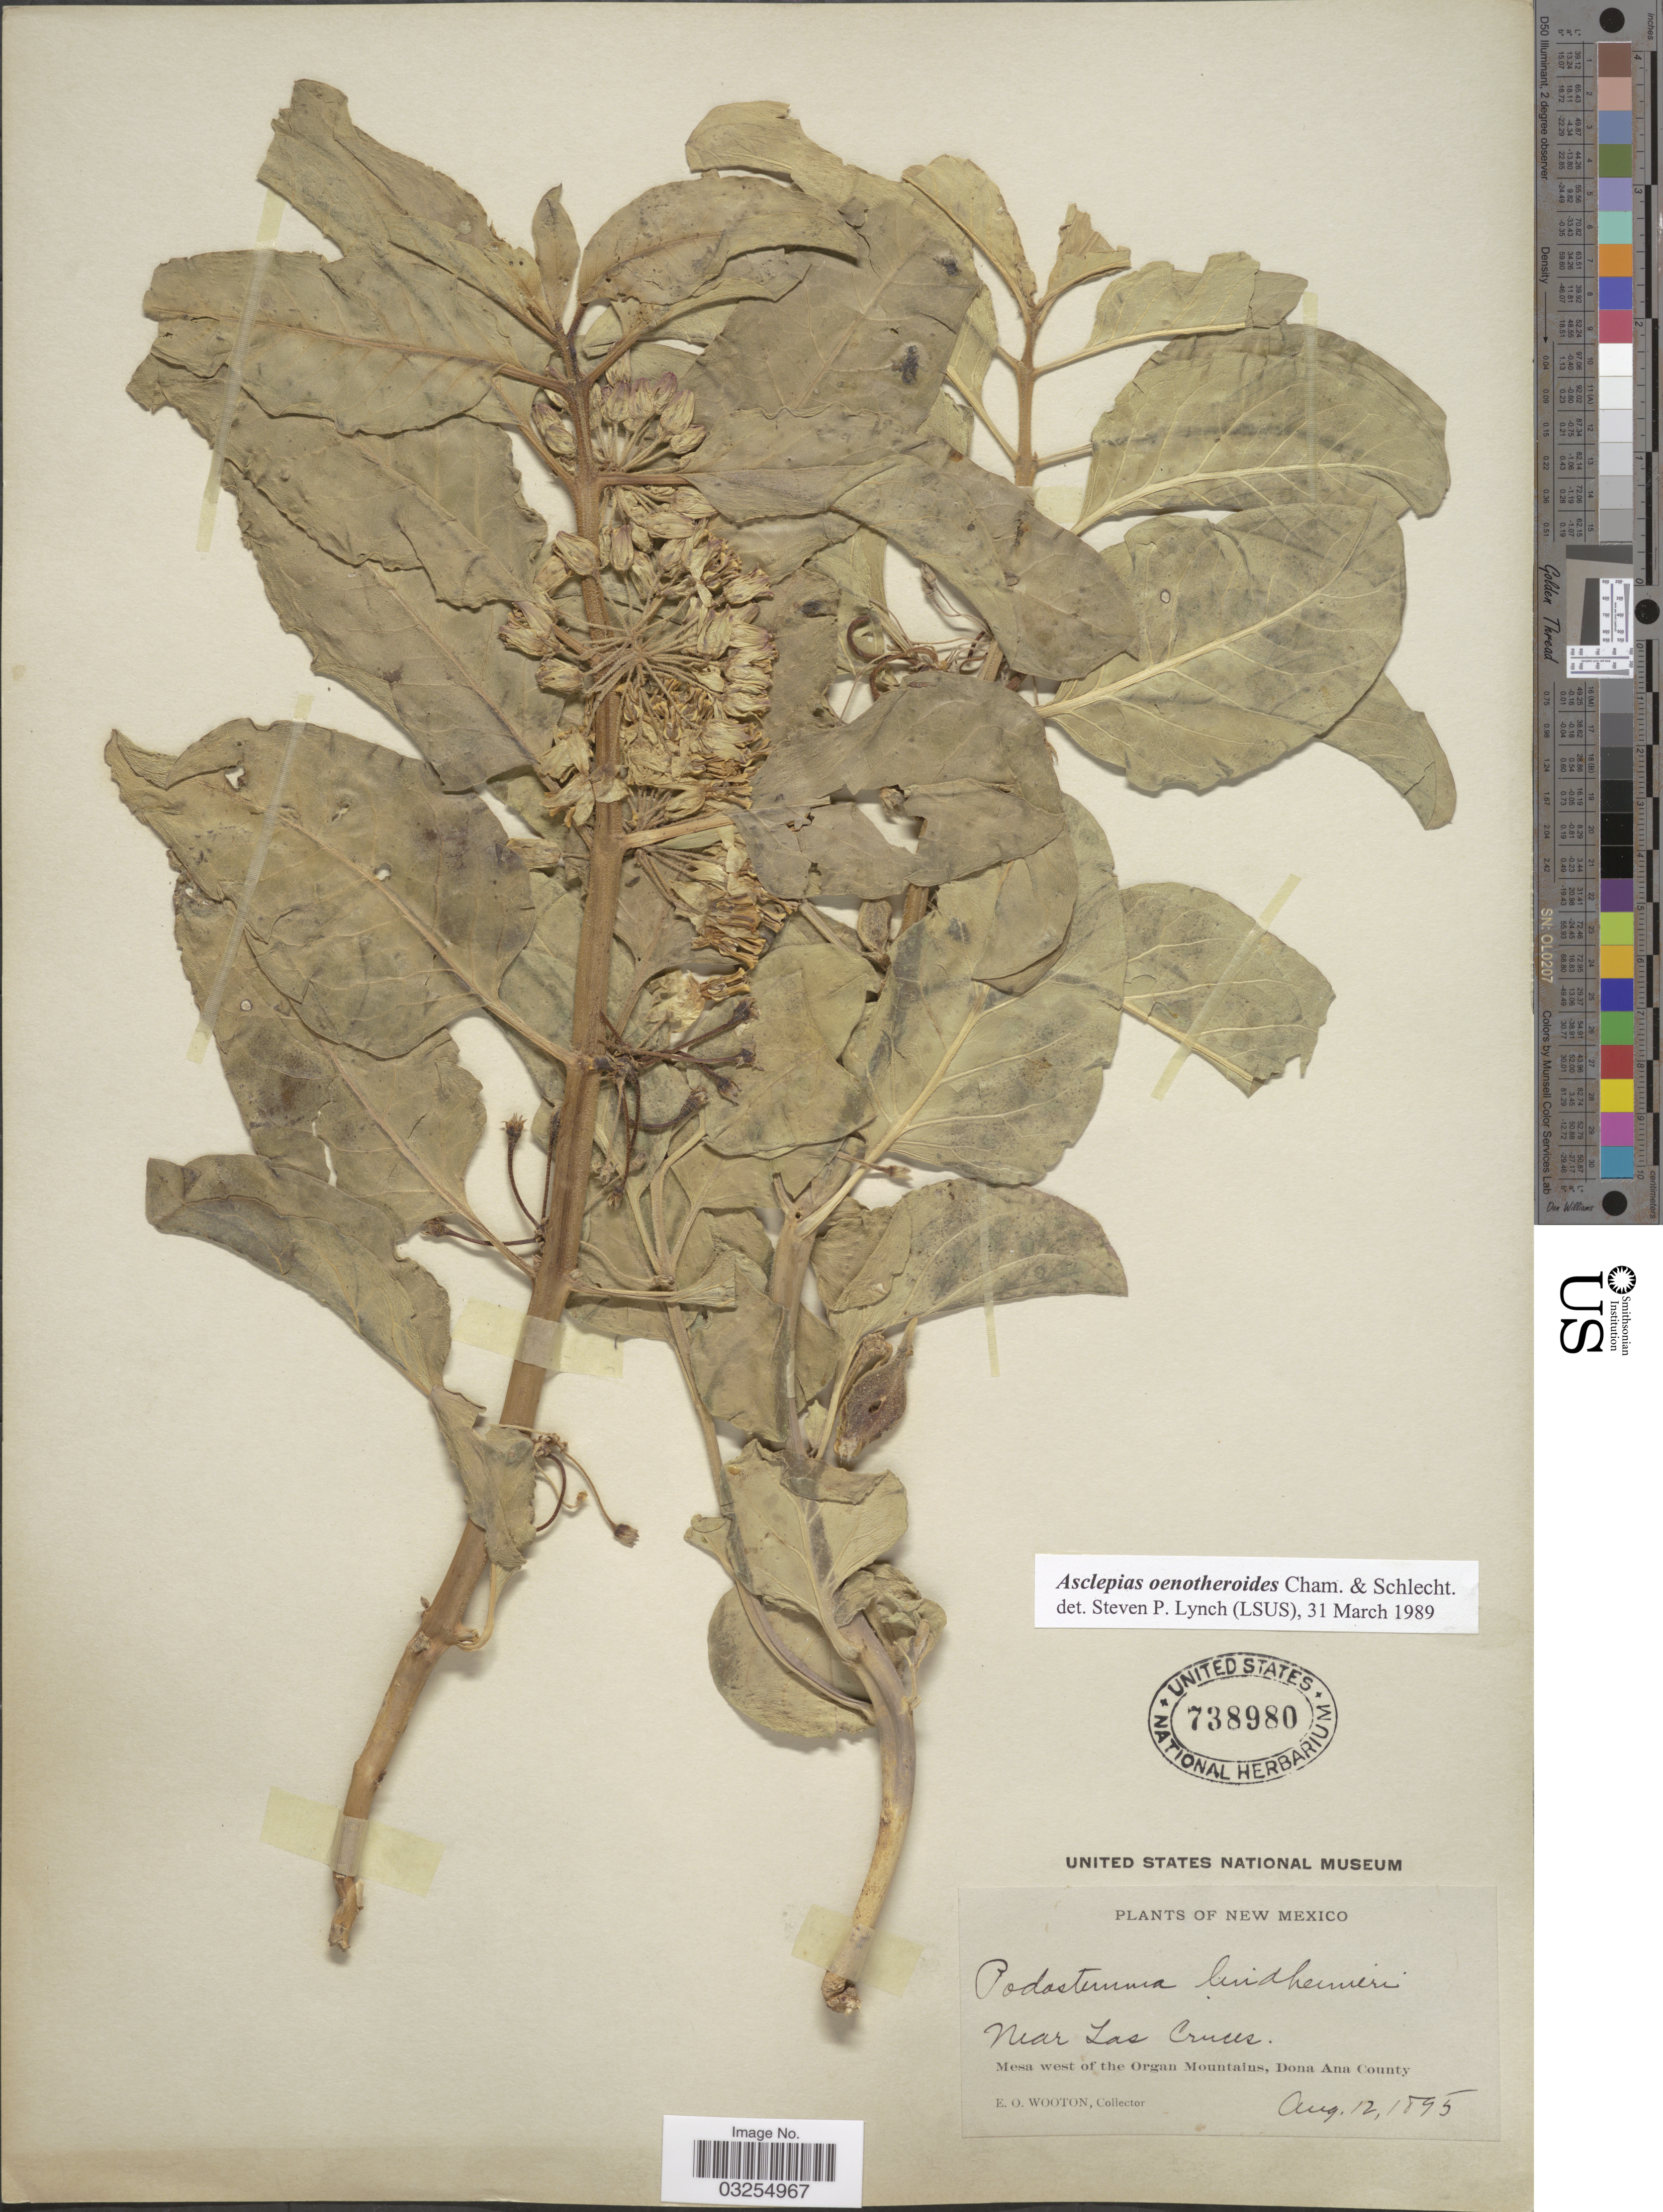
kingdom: Plantae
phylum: Tracheophyta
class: Magnoliopsida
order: Gentianales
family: Apocynaceae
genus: Asclepias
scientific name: Asclepias oenotheroides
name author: Schltdl. & Cham.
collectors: E. O. Wooton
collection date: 1895-08-12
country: United States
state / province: New Mexico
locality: Near Las Cruces. Mesa west of the Organ Mountains, Dona Ana County.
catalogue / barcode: US 738980